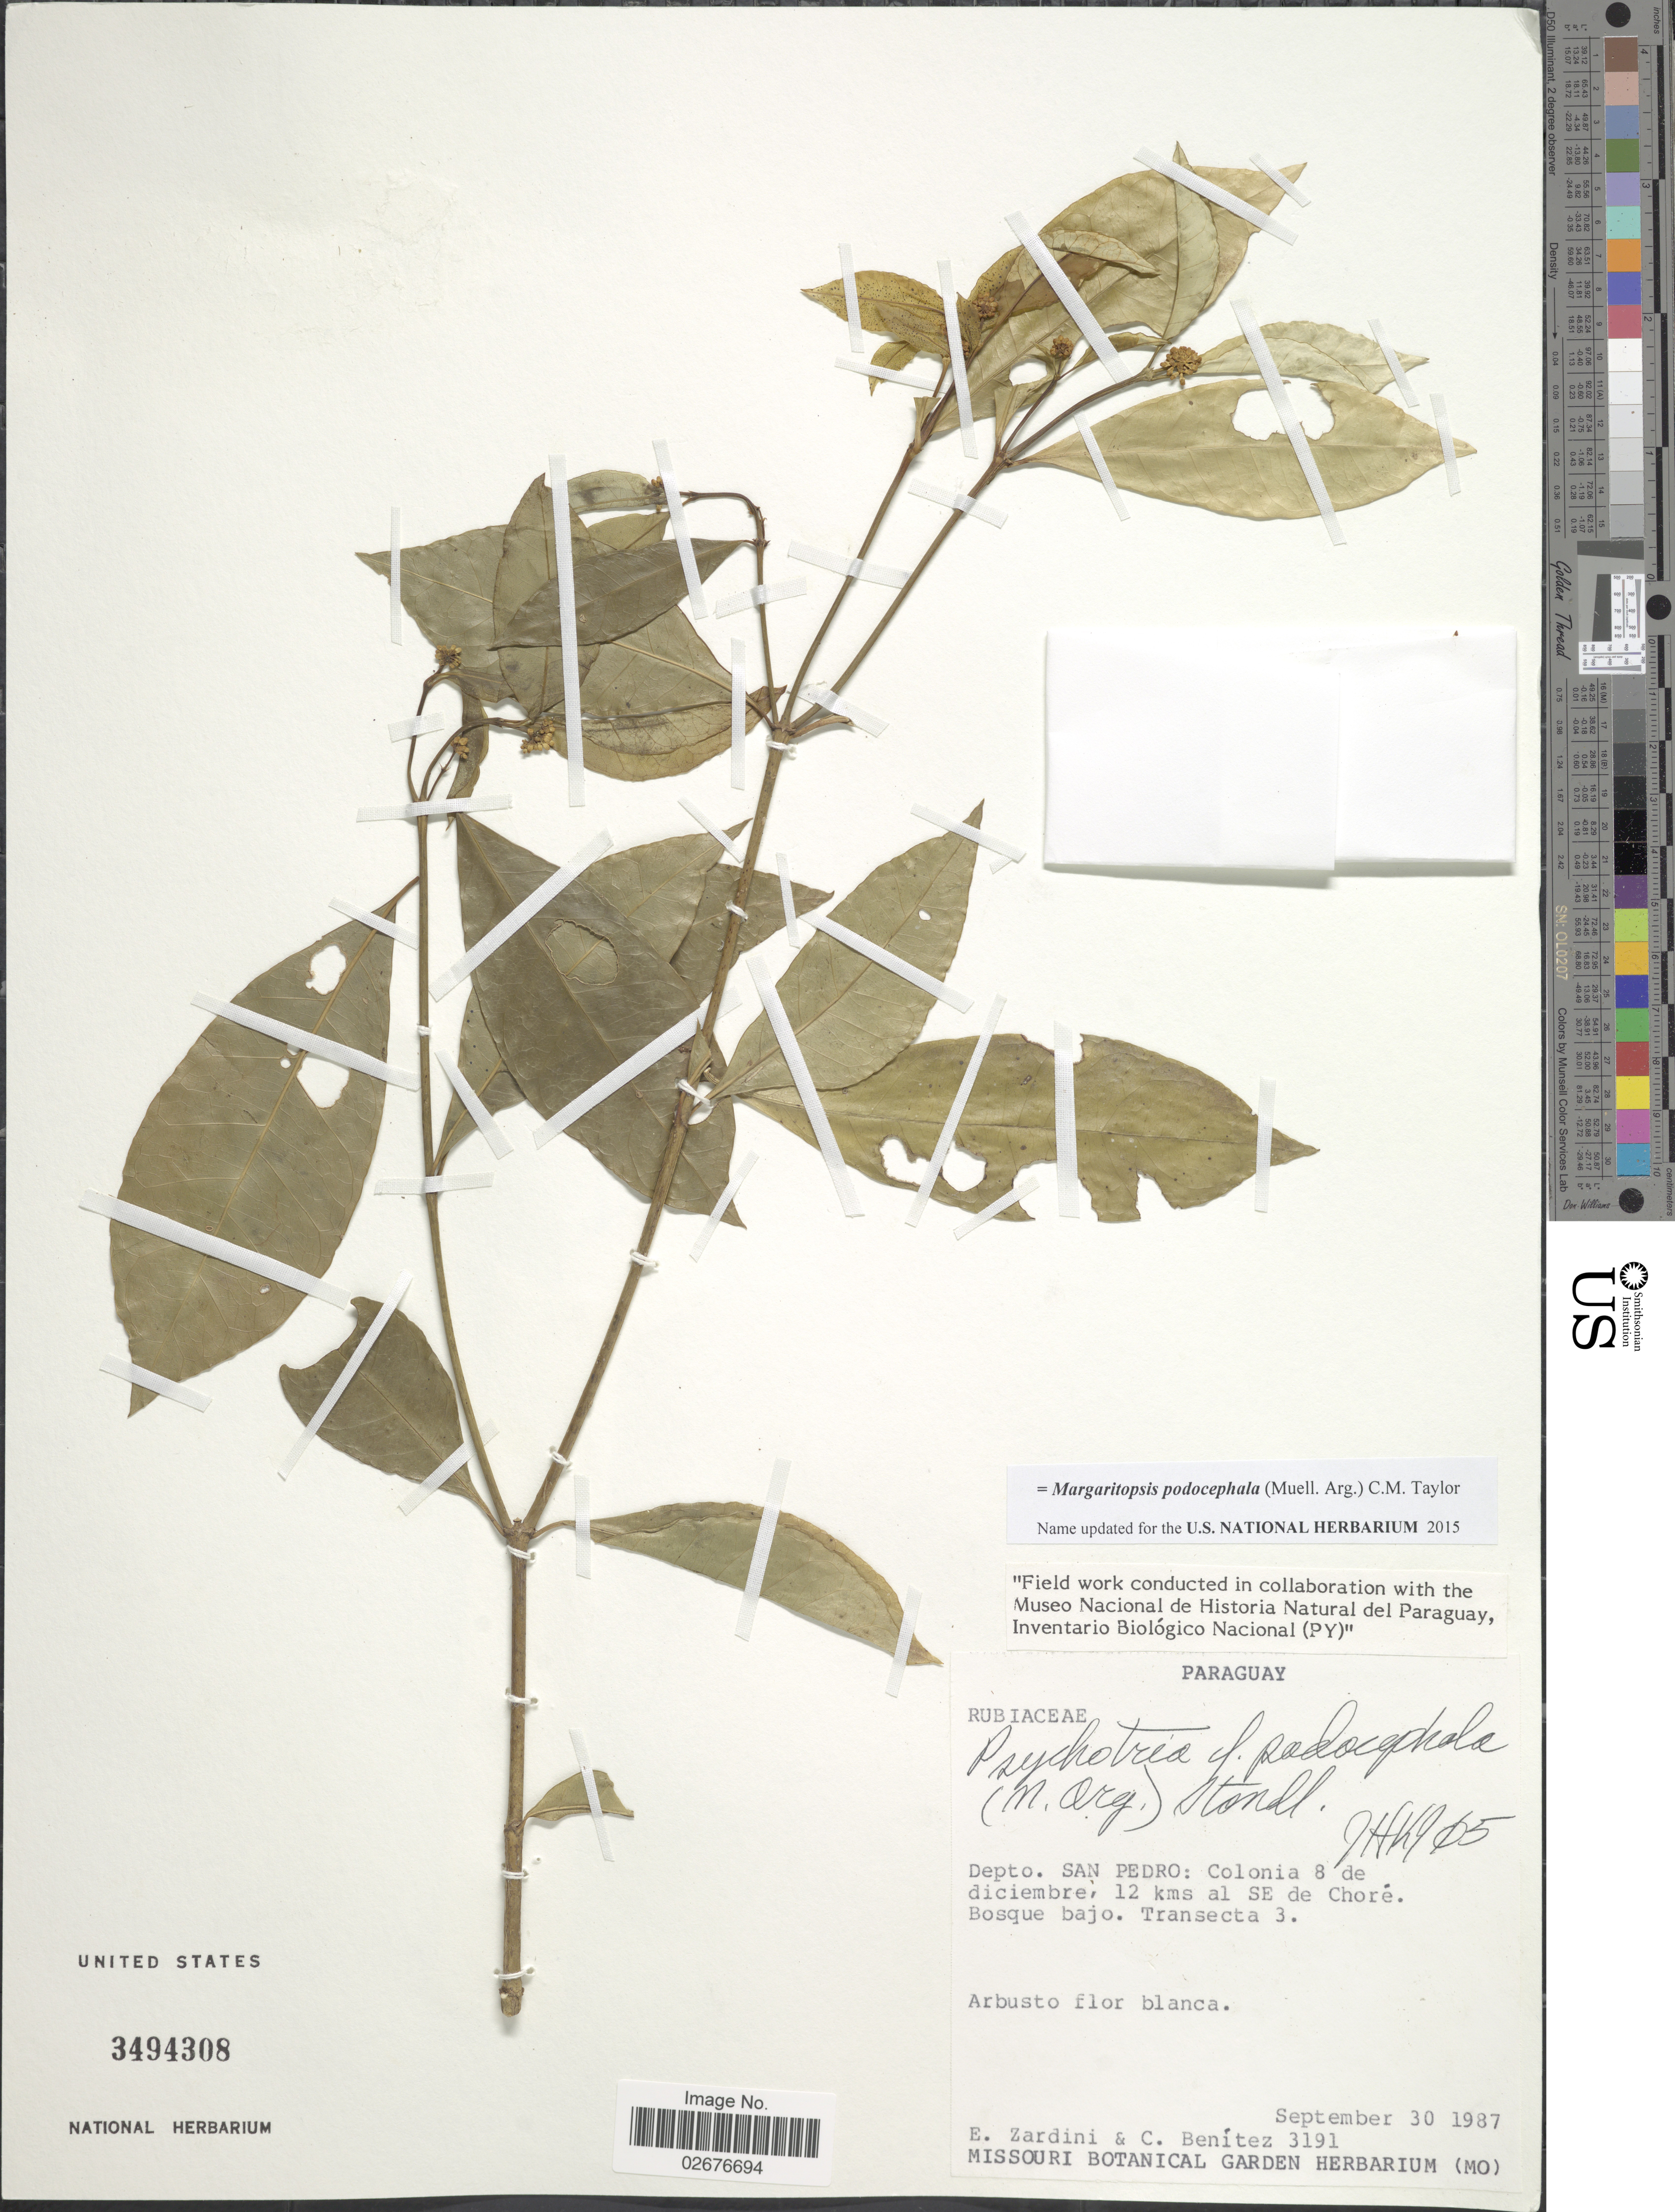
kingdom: Plantae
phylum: Tracheophyta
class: Magnoliopsida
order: Gentianales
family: Rubiaceae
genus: Margaritopsis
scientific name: Margaritopsis podocephala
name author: (Müll. Arg.) C.M. Taylor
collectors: E. M. Zardini & C. E. Benítez de Rojas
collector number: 3191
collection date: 1987-09-30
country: Paraguay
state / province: San Pedro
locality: Colonia 8 de diciembre, 12 kms al SE de Chore, Bosque bajo, Transecta 3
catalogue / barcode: US 3494308